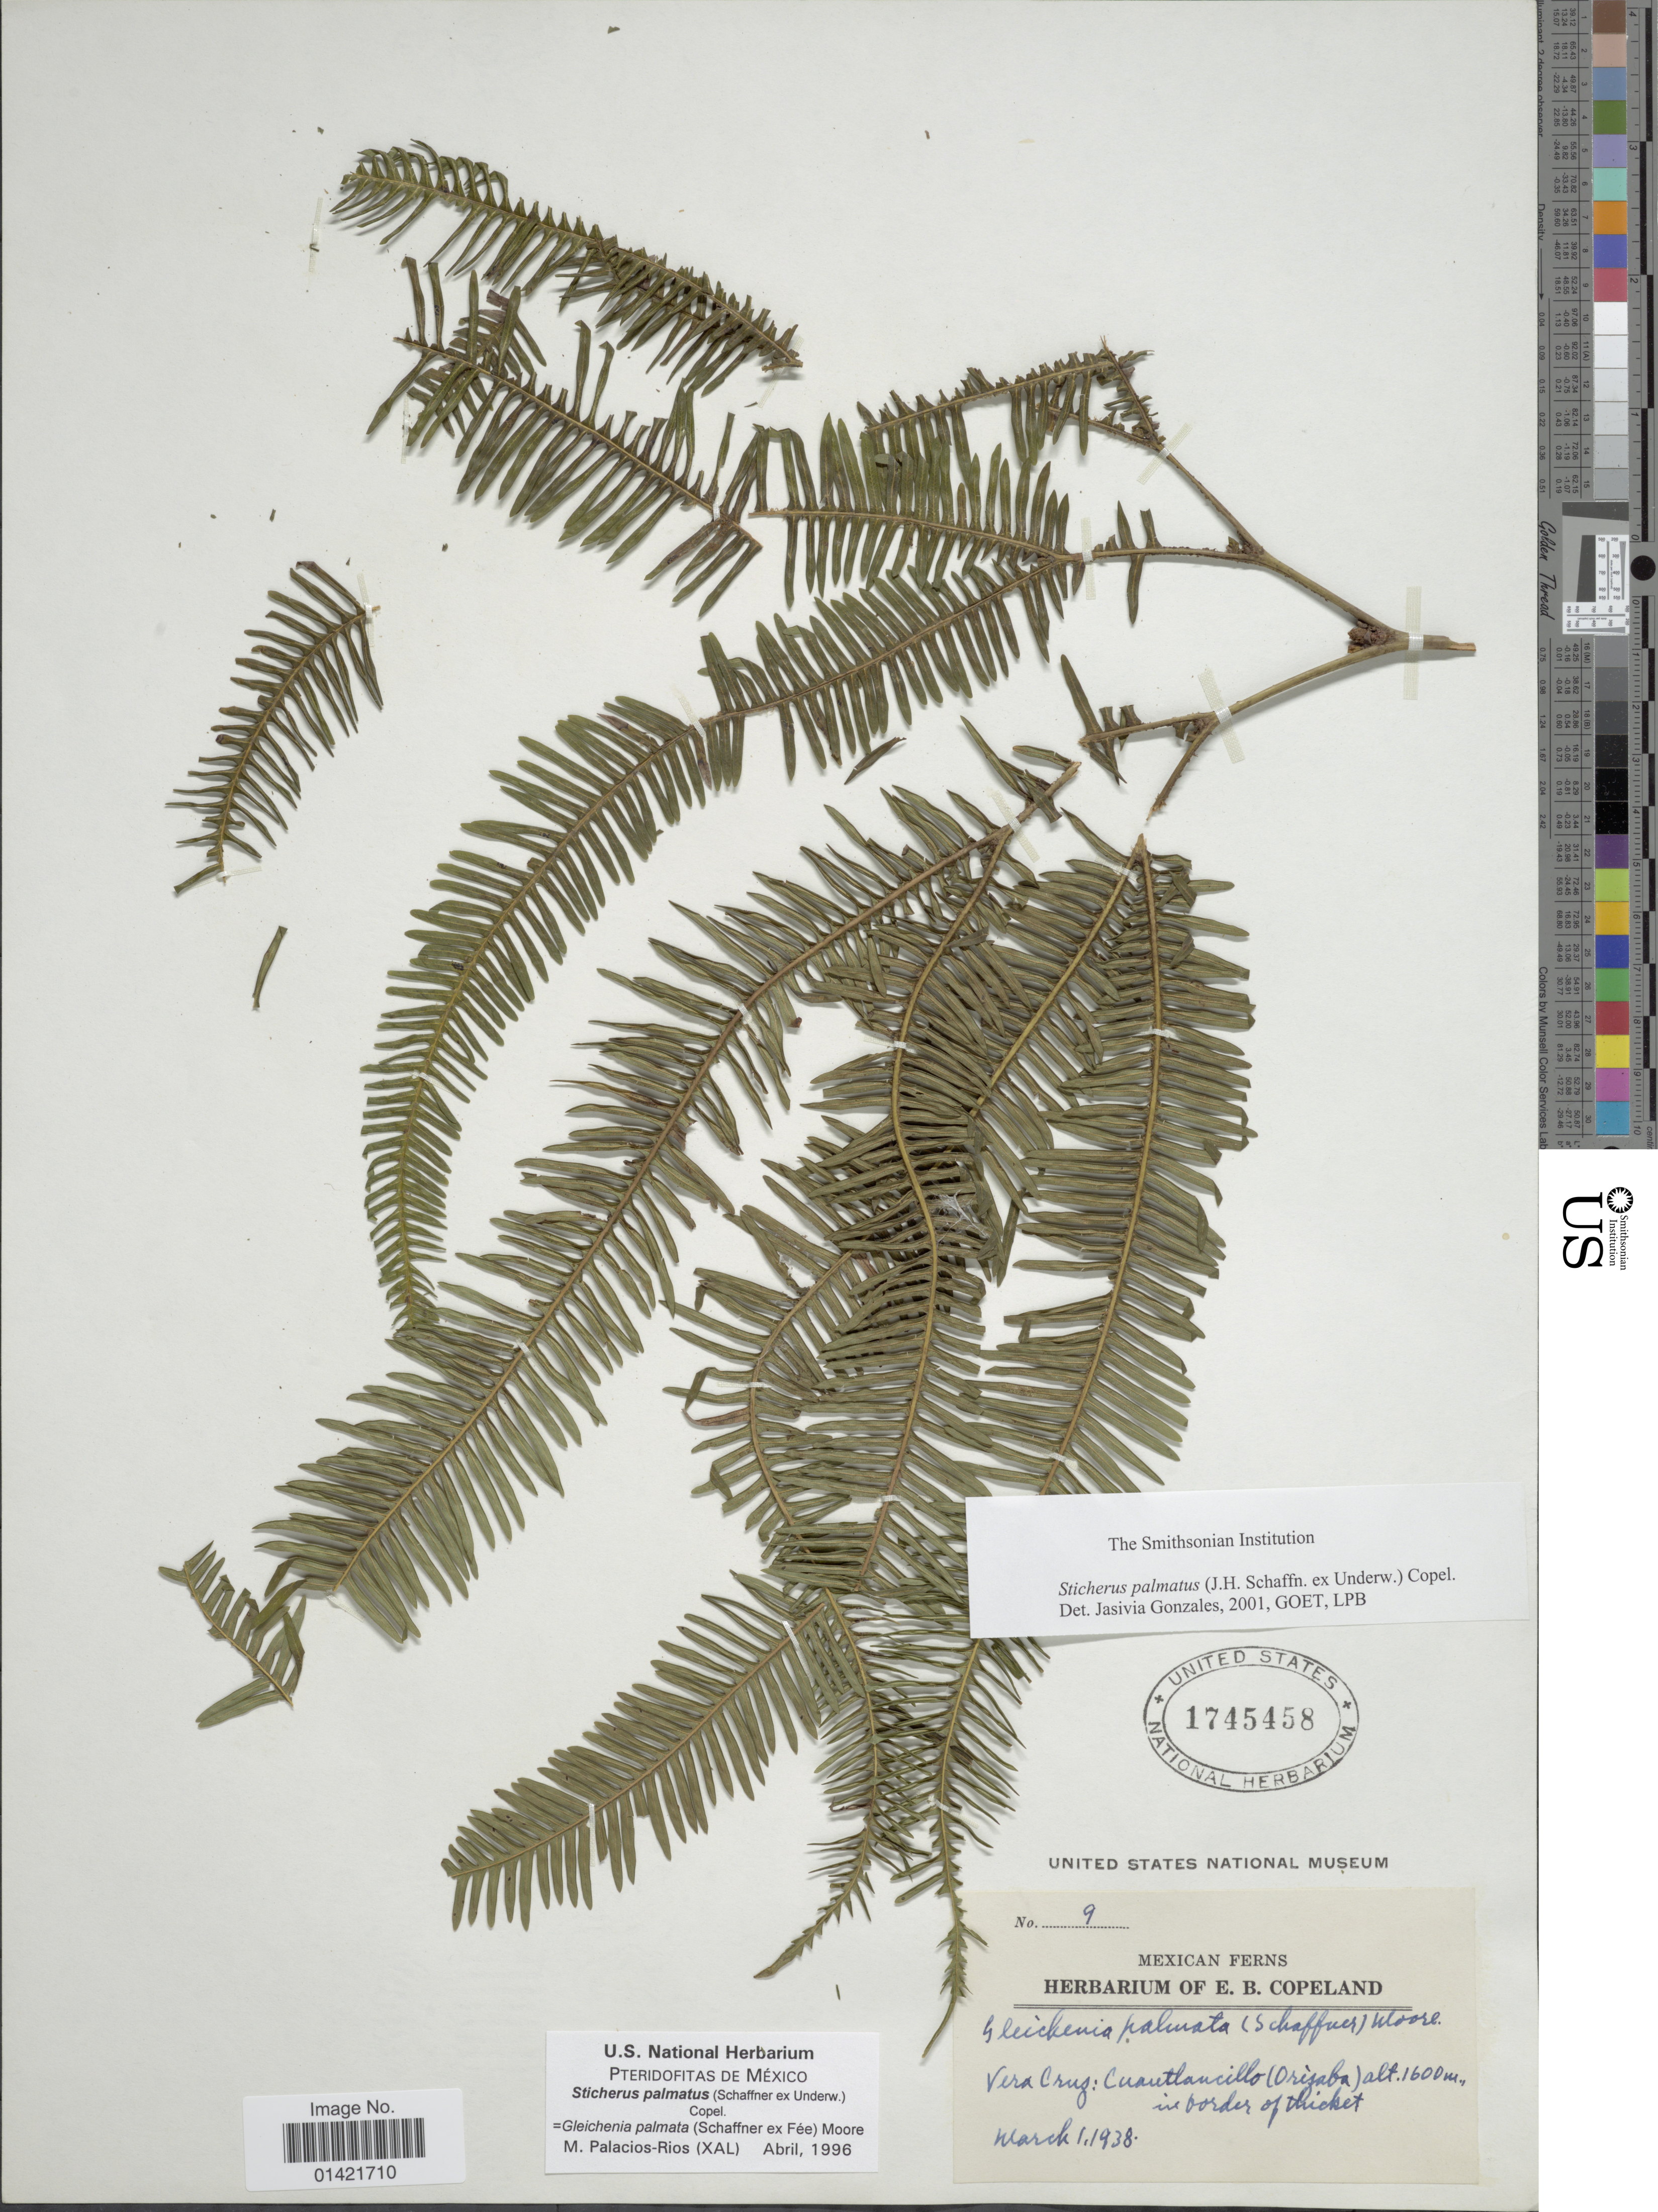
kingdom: Plantae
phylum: Tracheophyta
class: Polypodiopsida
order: Gleicheniales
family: Gleicheniaceae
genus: Sticherus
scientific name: Sticherus furcatus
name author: (L.) Ching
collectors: ex herb. E. B. Copeland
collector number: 9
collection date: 1938-03-01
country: Mexico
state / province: Veracruz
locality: Vera Cruz: Cuautlancillo (Orizaba).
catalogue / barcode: US 1745458